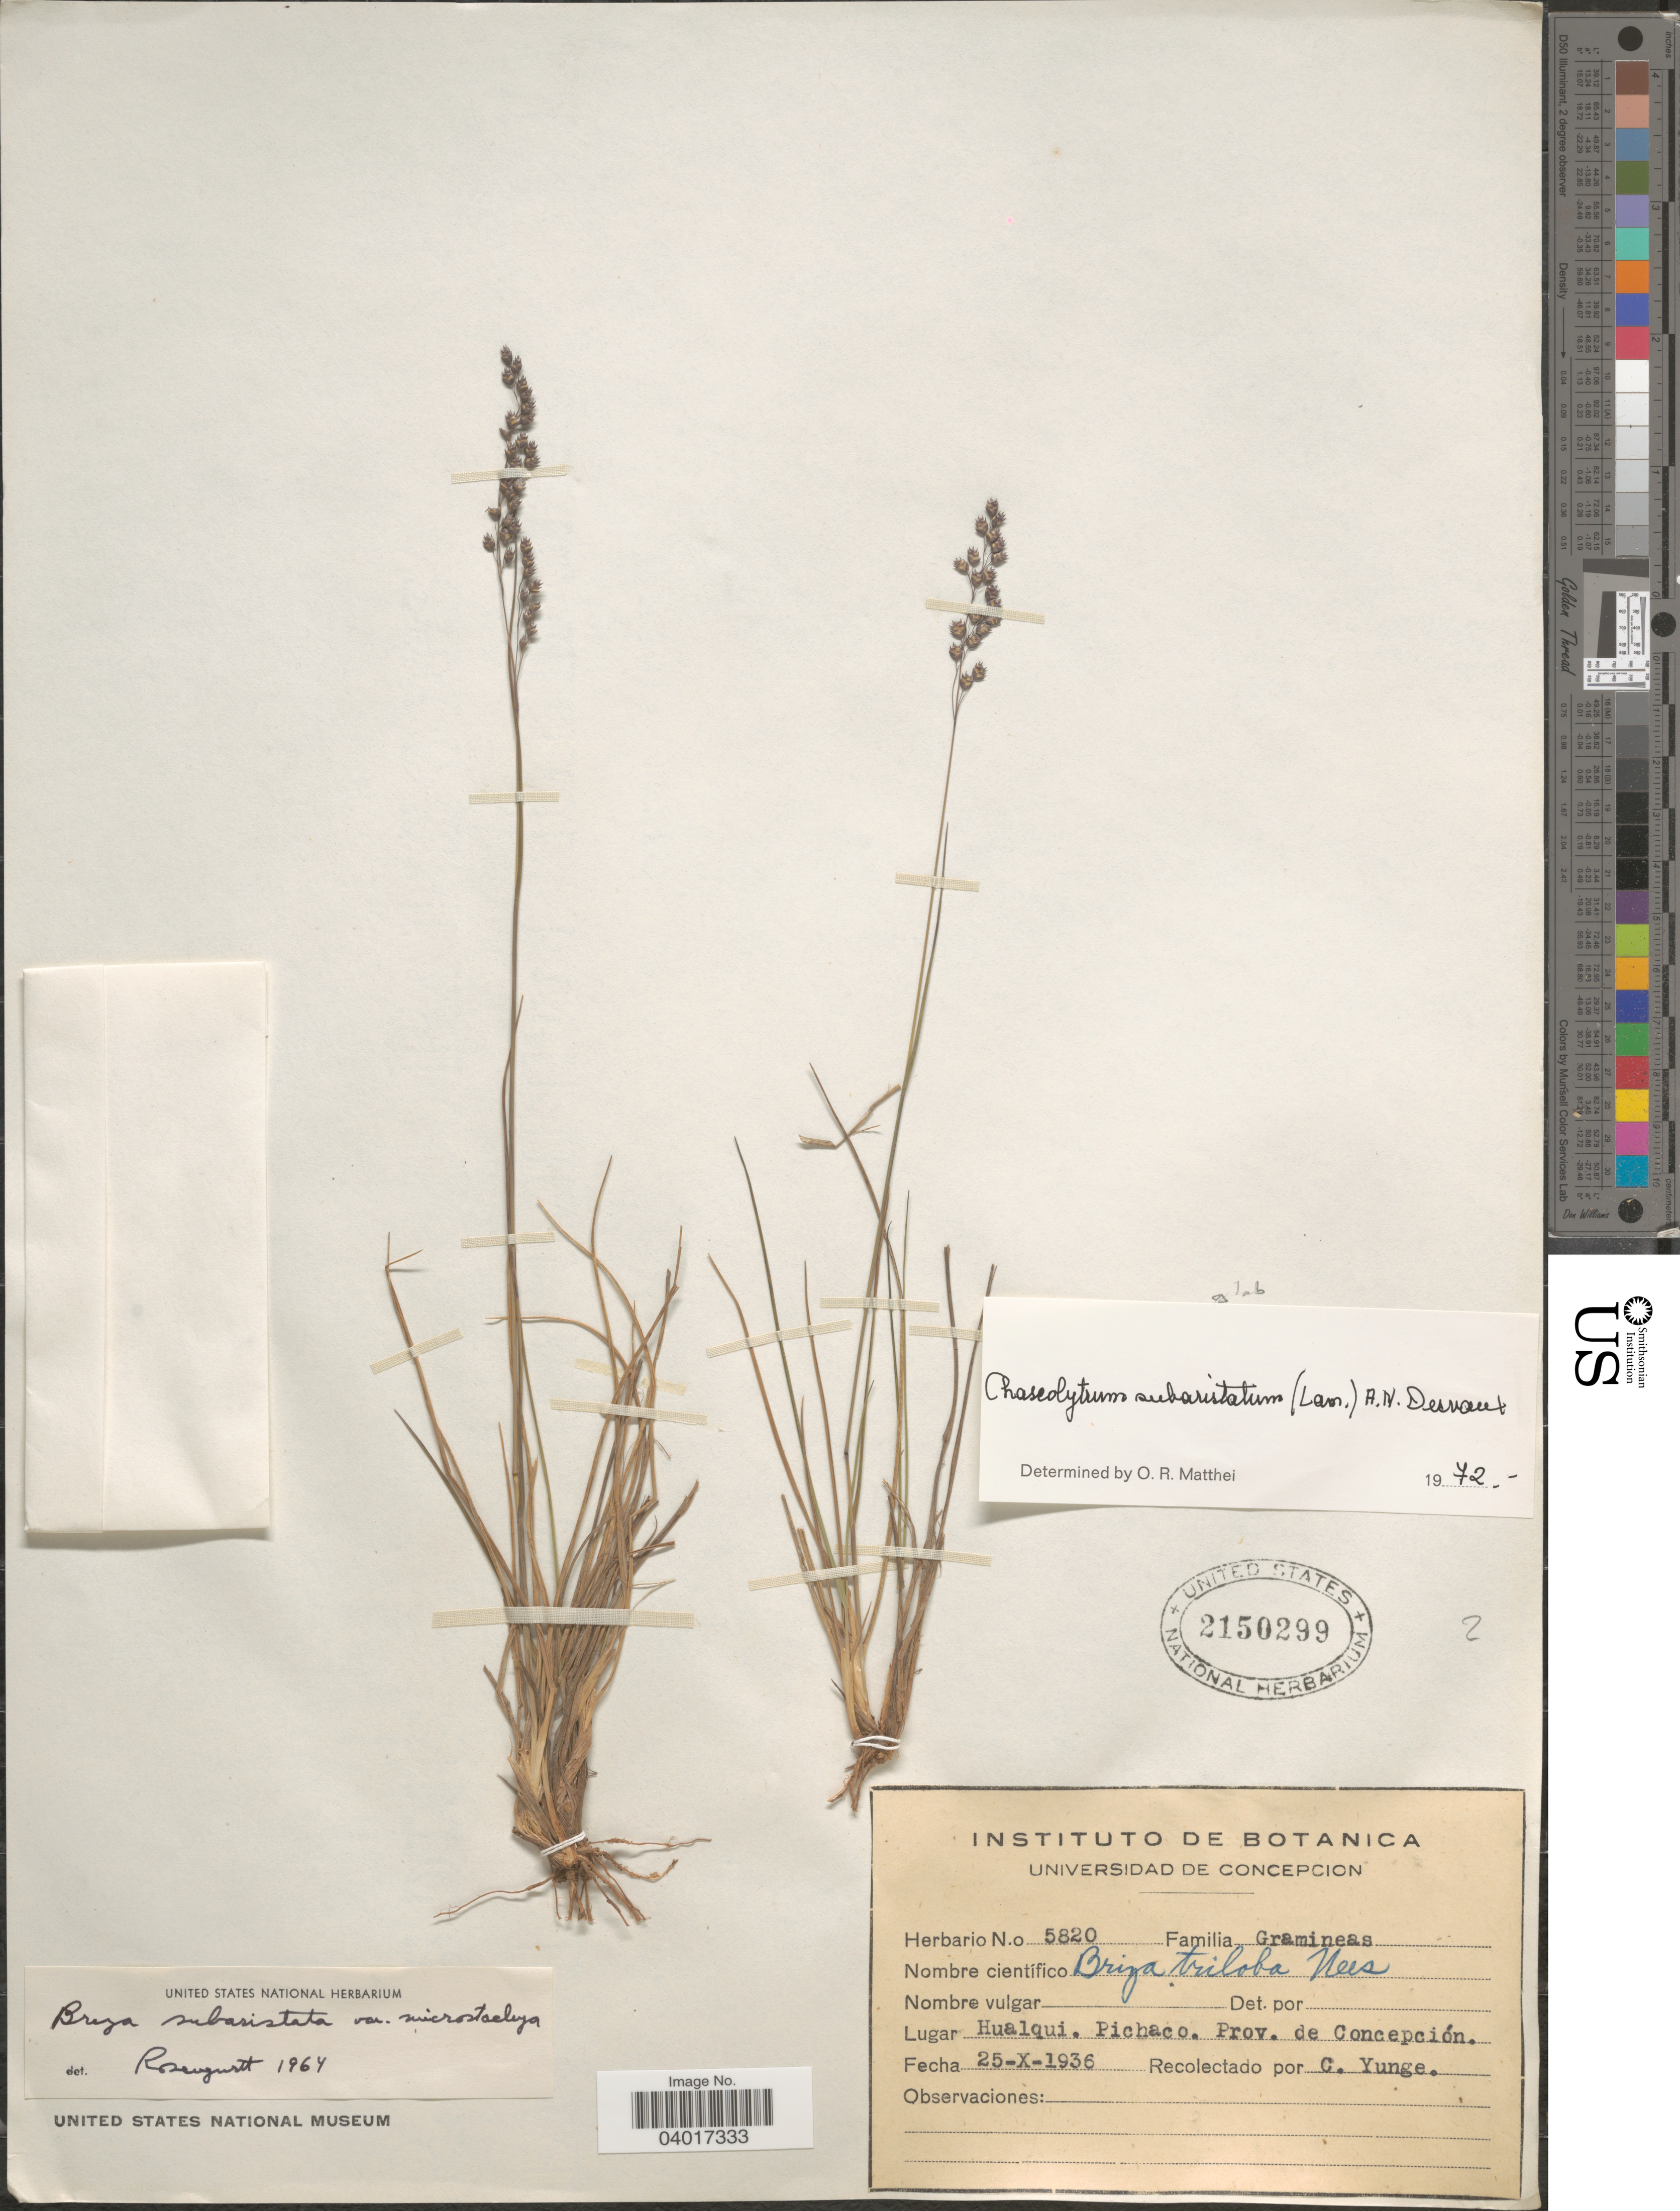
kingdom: Plantae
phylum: Tracheophyta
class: Liliopsida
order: Poales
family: Poaceae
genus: Chascolytrum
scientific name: Chascolytrum subaristatum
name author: (Lam.) Desv.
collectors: C. Yunge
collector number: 5820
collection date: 1936-10-25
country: Paraguay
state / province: Concepcion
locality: Hualqui. Pichaco.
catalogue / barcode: US 2150299